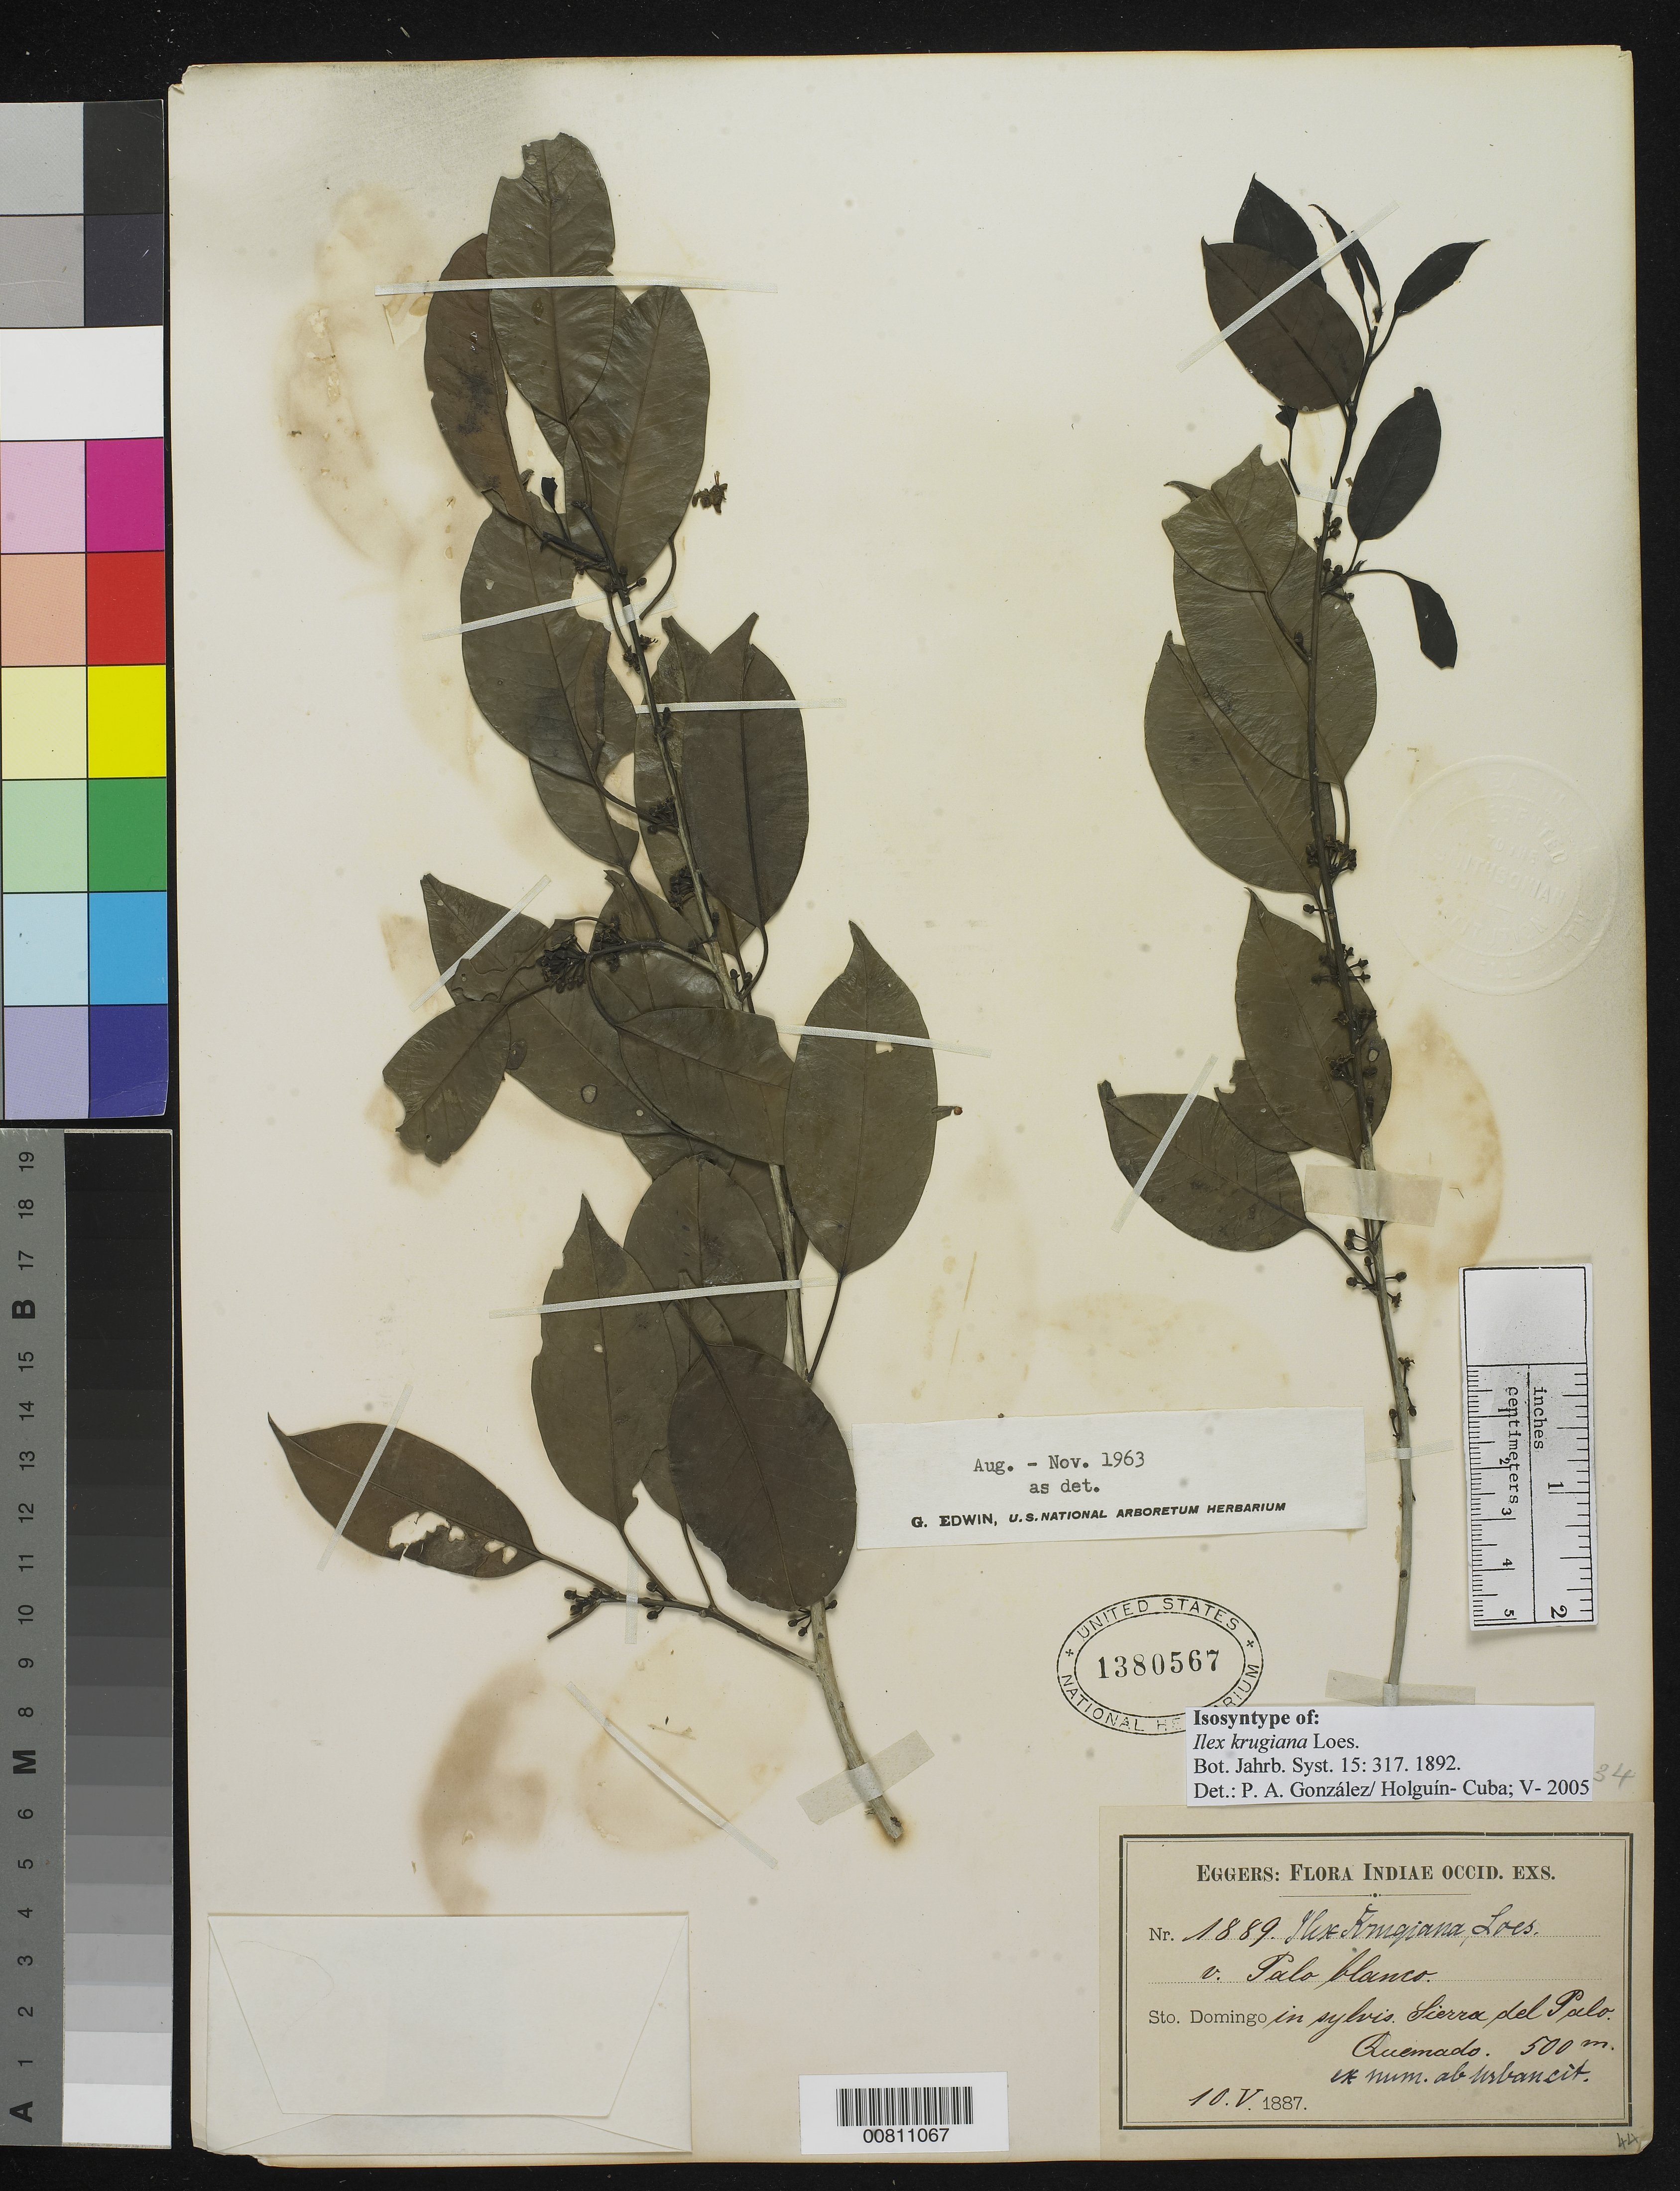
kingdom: Plantae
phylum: Tracheophyta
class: Magnoliopsida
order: Aquifoliales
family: Aquifoliaceae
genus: Ilex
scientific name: Ilex krugiana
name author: Loes.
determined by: González, P. A.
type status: Isosyntype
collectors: H. F. A. von Eggers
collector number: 1889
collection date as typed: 10 May 1887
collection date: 1887-05-10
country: Dominican Republic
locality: Sto. Domingo in sylvis Sierra del Palo Quemado.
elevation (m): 500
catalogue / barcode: US 1380567